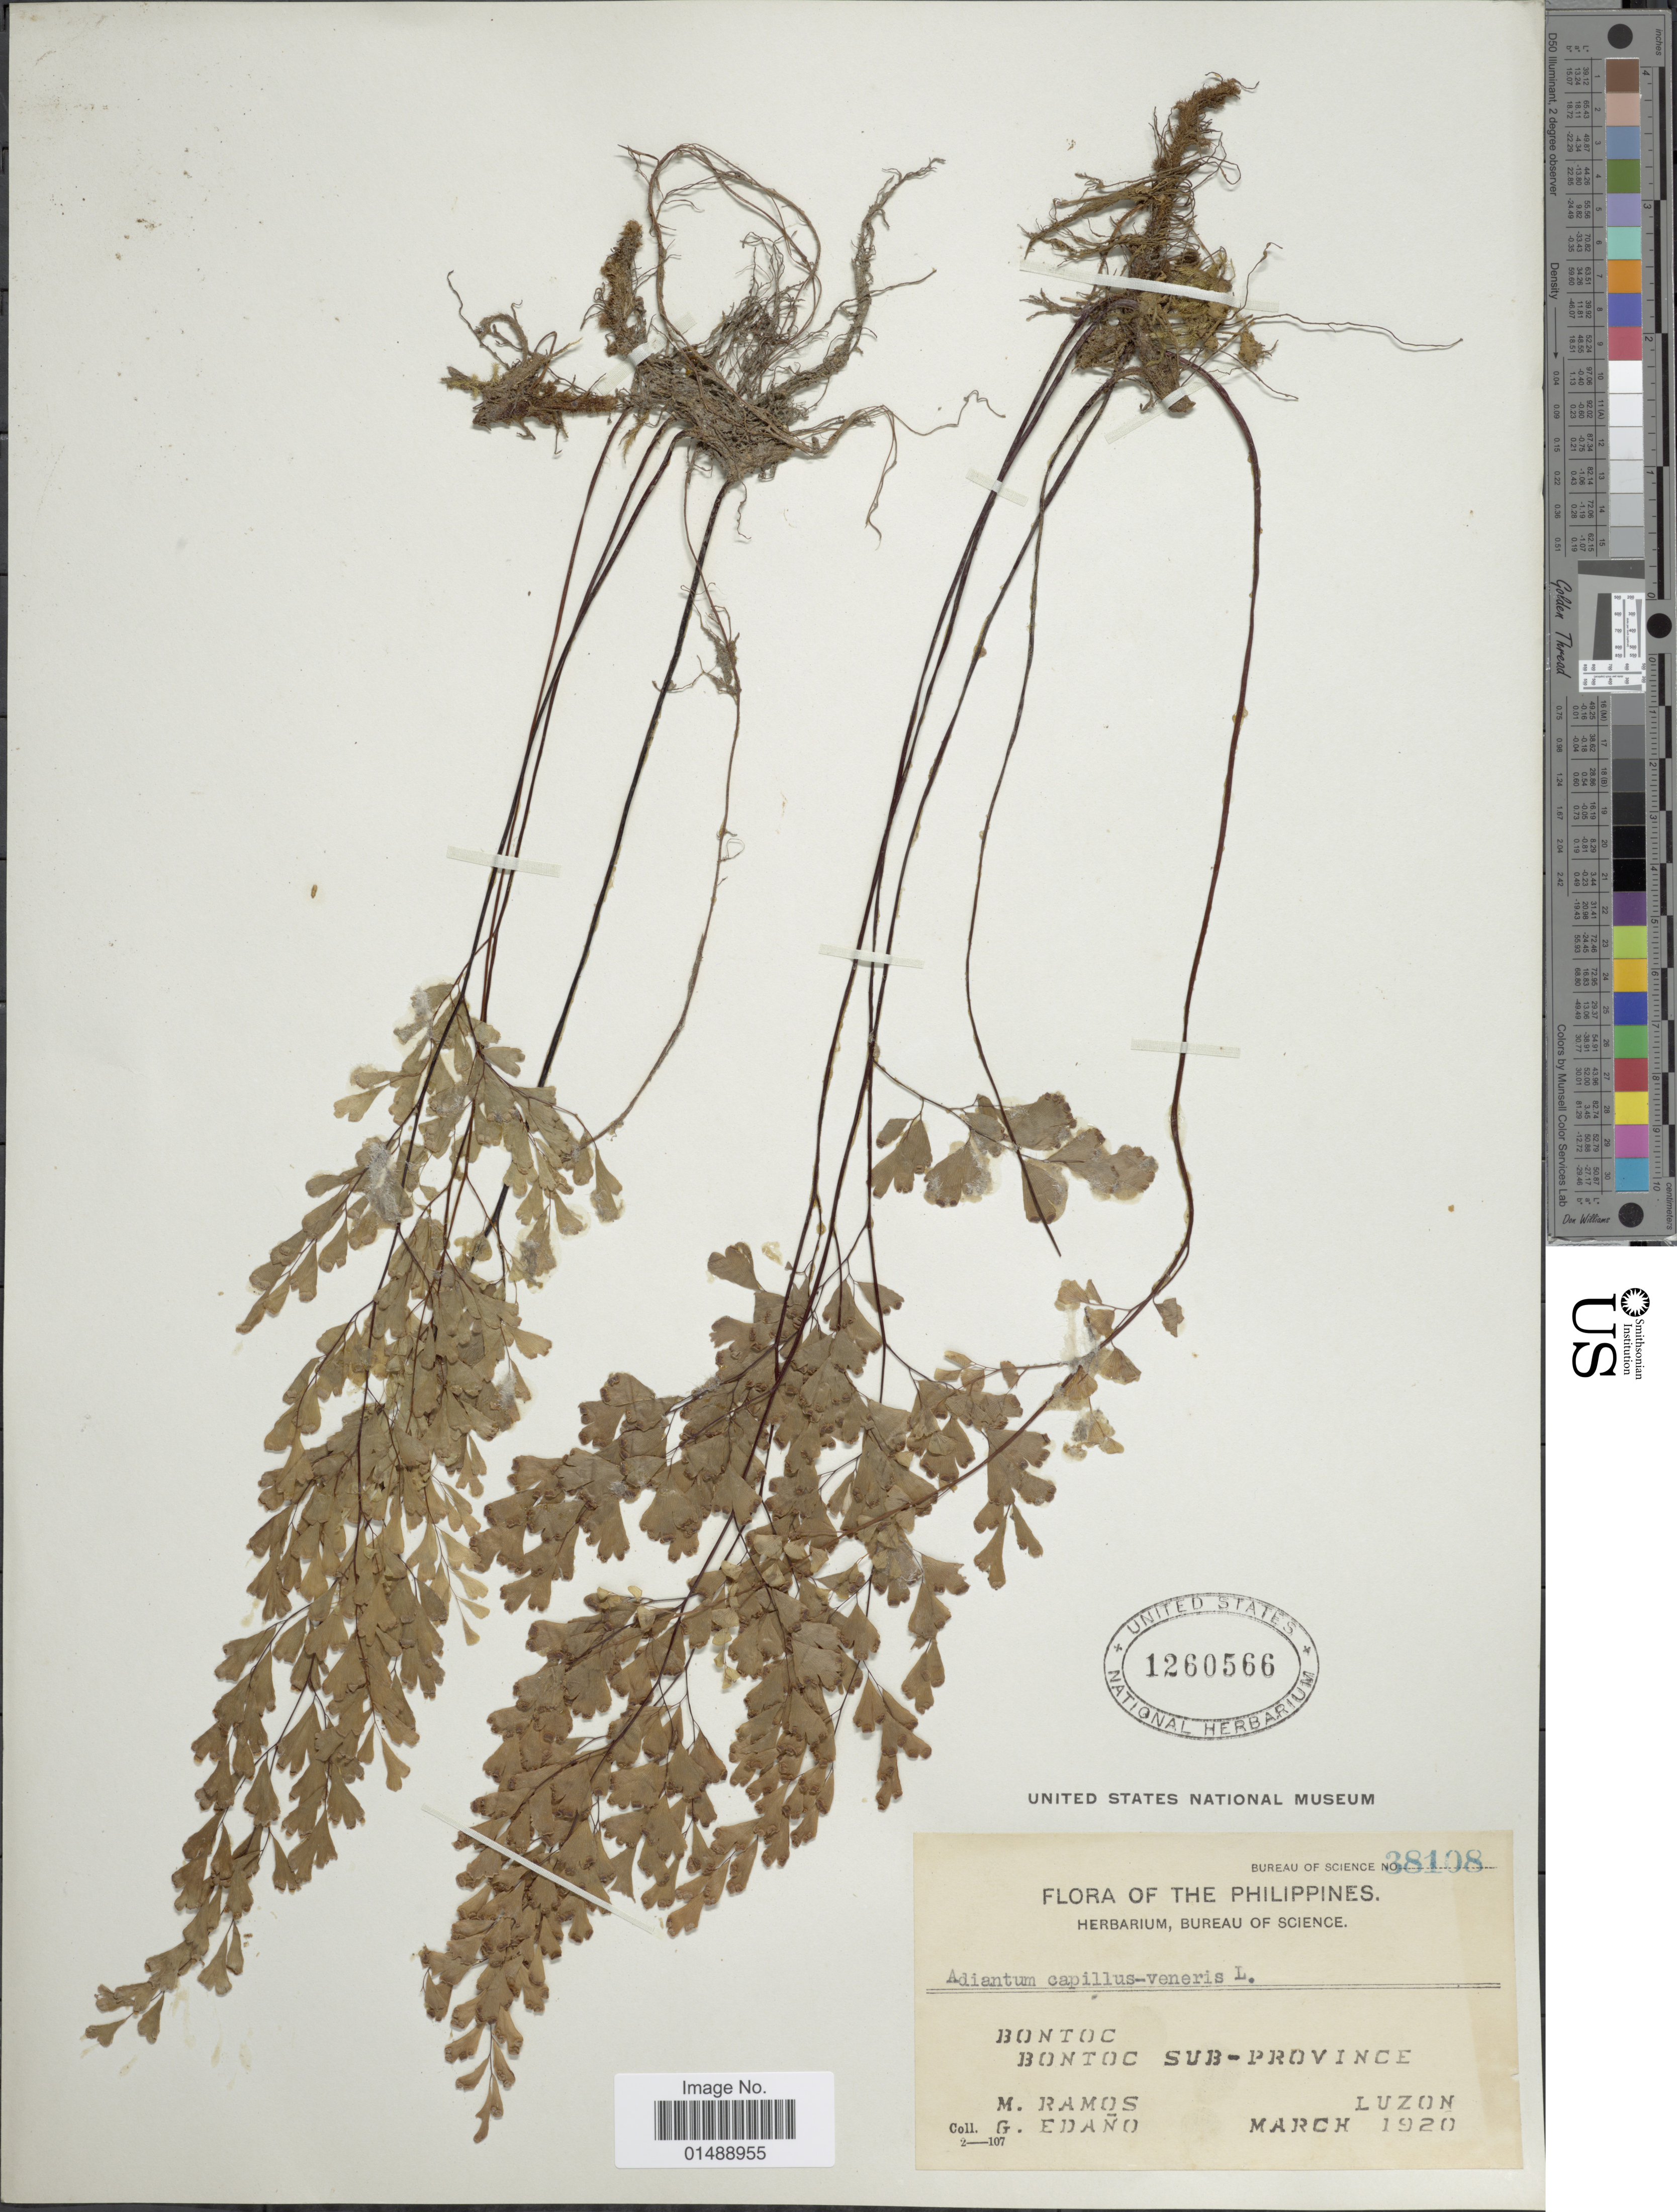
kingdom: Plantae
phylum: Tracheophyta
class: Polypodiopsida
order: Polypodiales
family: Pteridaceae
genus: Adiantum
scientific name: Adiantum capillus-veneris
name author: L.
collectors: M. Ramos & G. Edaño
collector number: Bureau of Science 38108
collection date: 1920-03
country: Philippines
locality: Bontoc, Bontoc Sub-Province, Luzon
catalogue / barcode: US 1260566